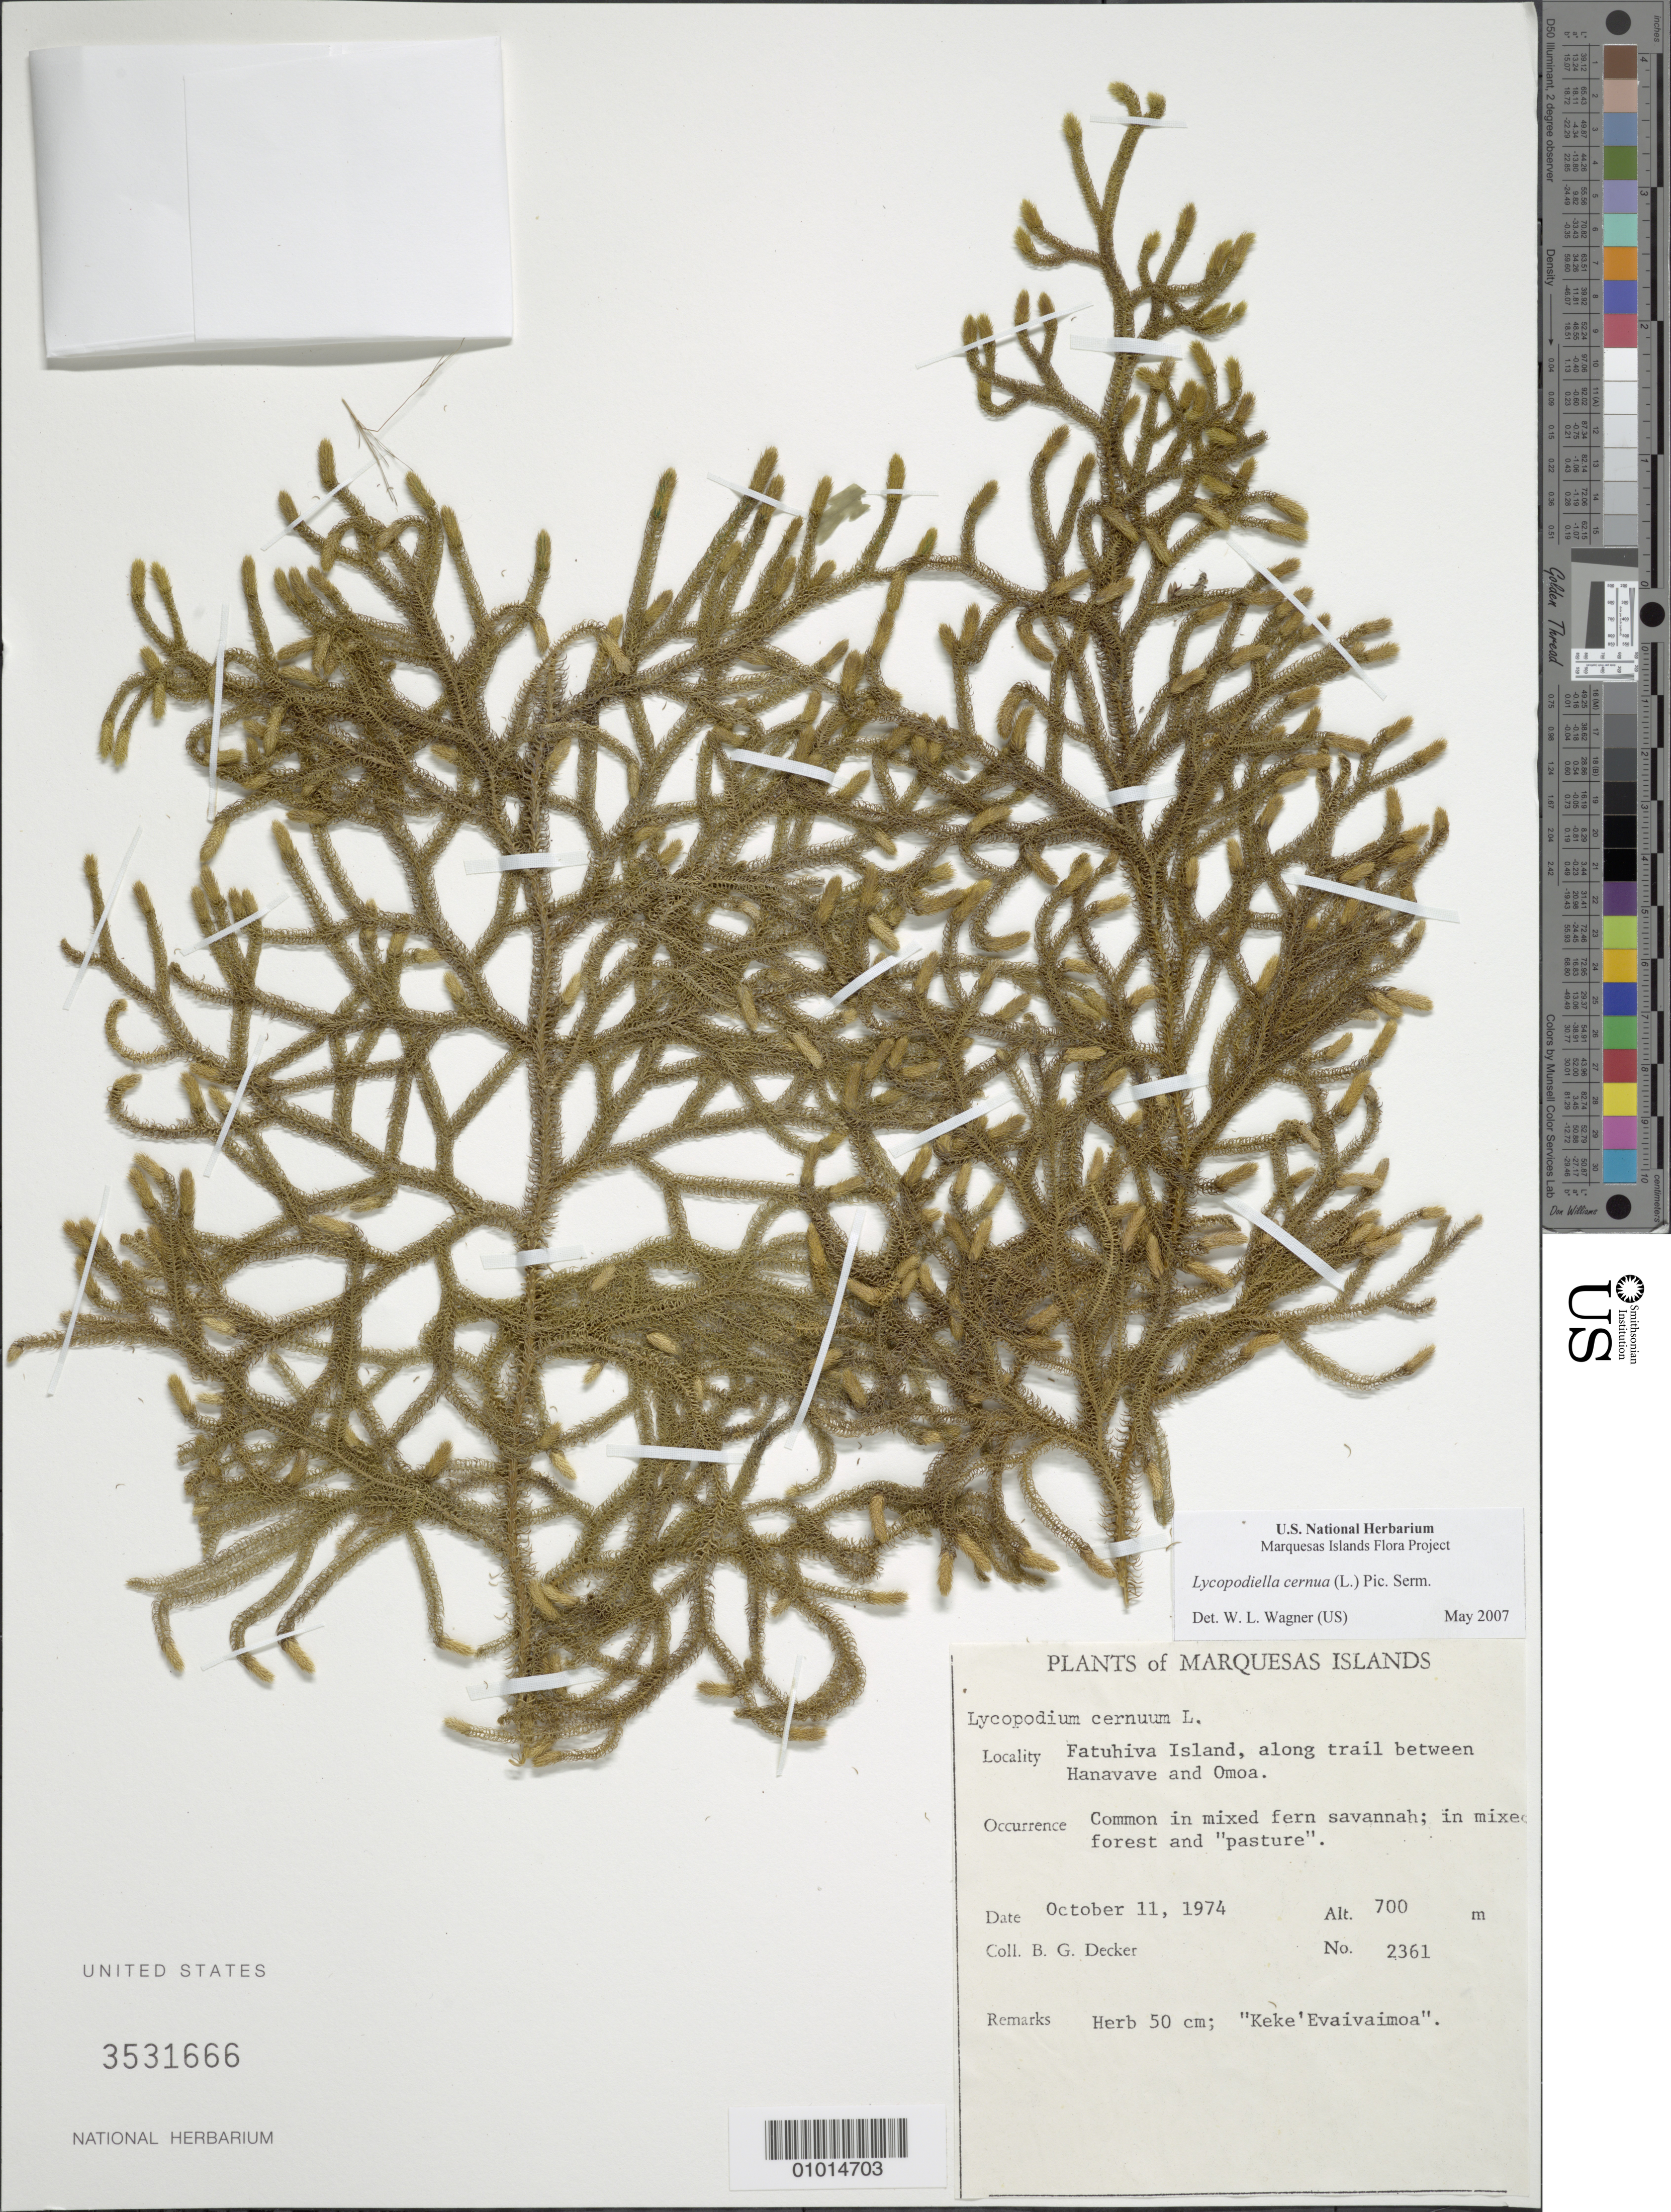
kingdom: Plantae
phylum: Tracheophyta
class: Lycopodiopsida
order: Lycopodiales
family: Lycopodiaceae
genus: Palhinhaea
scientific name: Palhinhaea cernua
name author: (L.) Vasc. & Franco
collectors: B. G. Decker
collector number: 2361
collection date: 1974-10-11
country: French Polynesia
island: Fatu Hiva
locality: Along trail between Hanavave and Omoa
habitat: Common in mixed fern savannah; in mixed forest and "pasture"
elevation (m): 700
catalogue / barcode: US 3531666